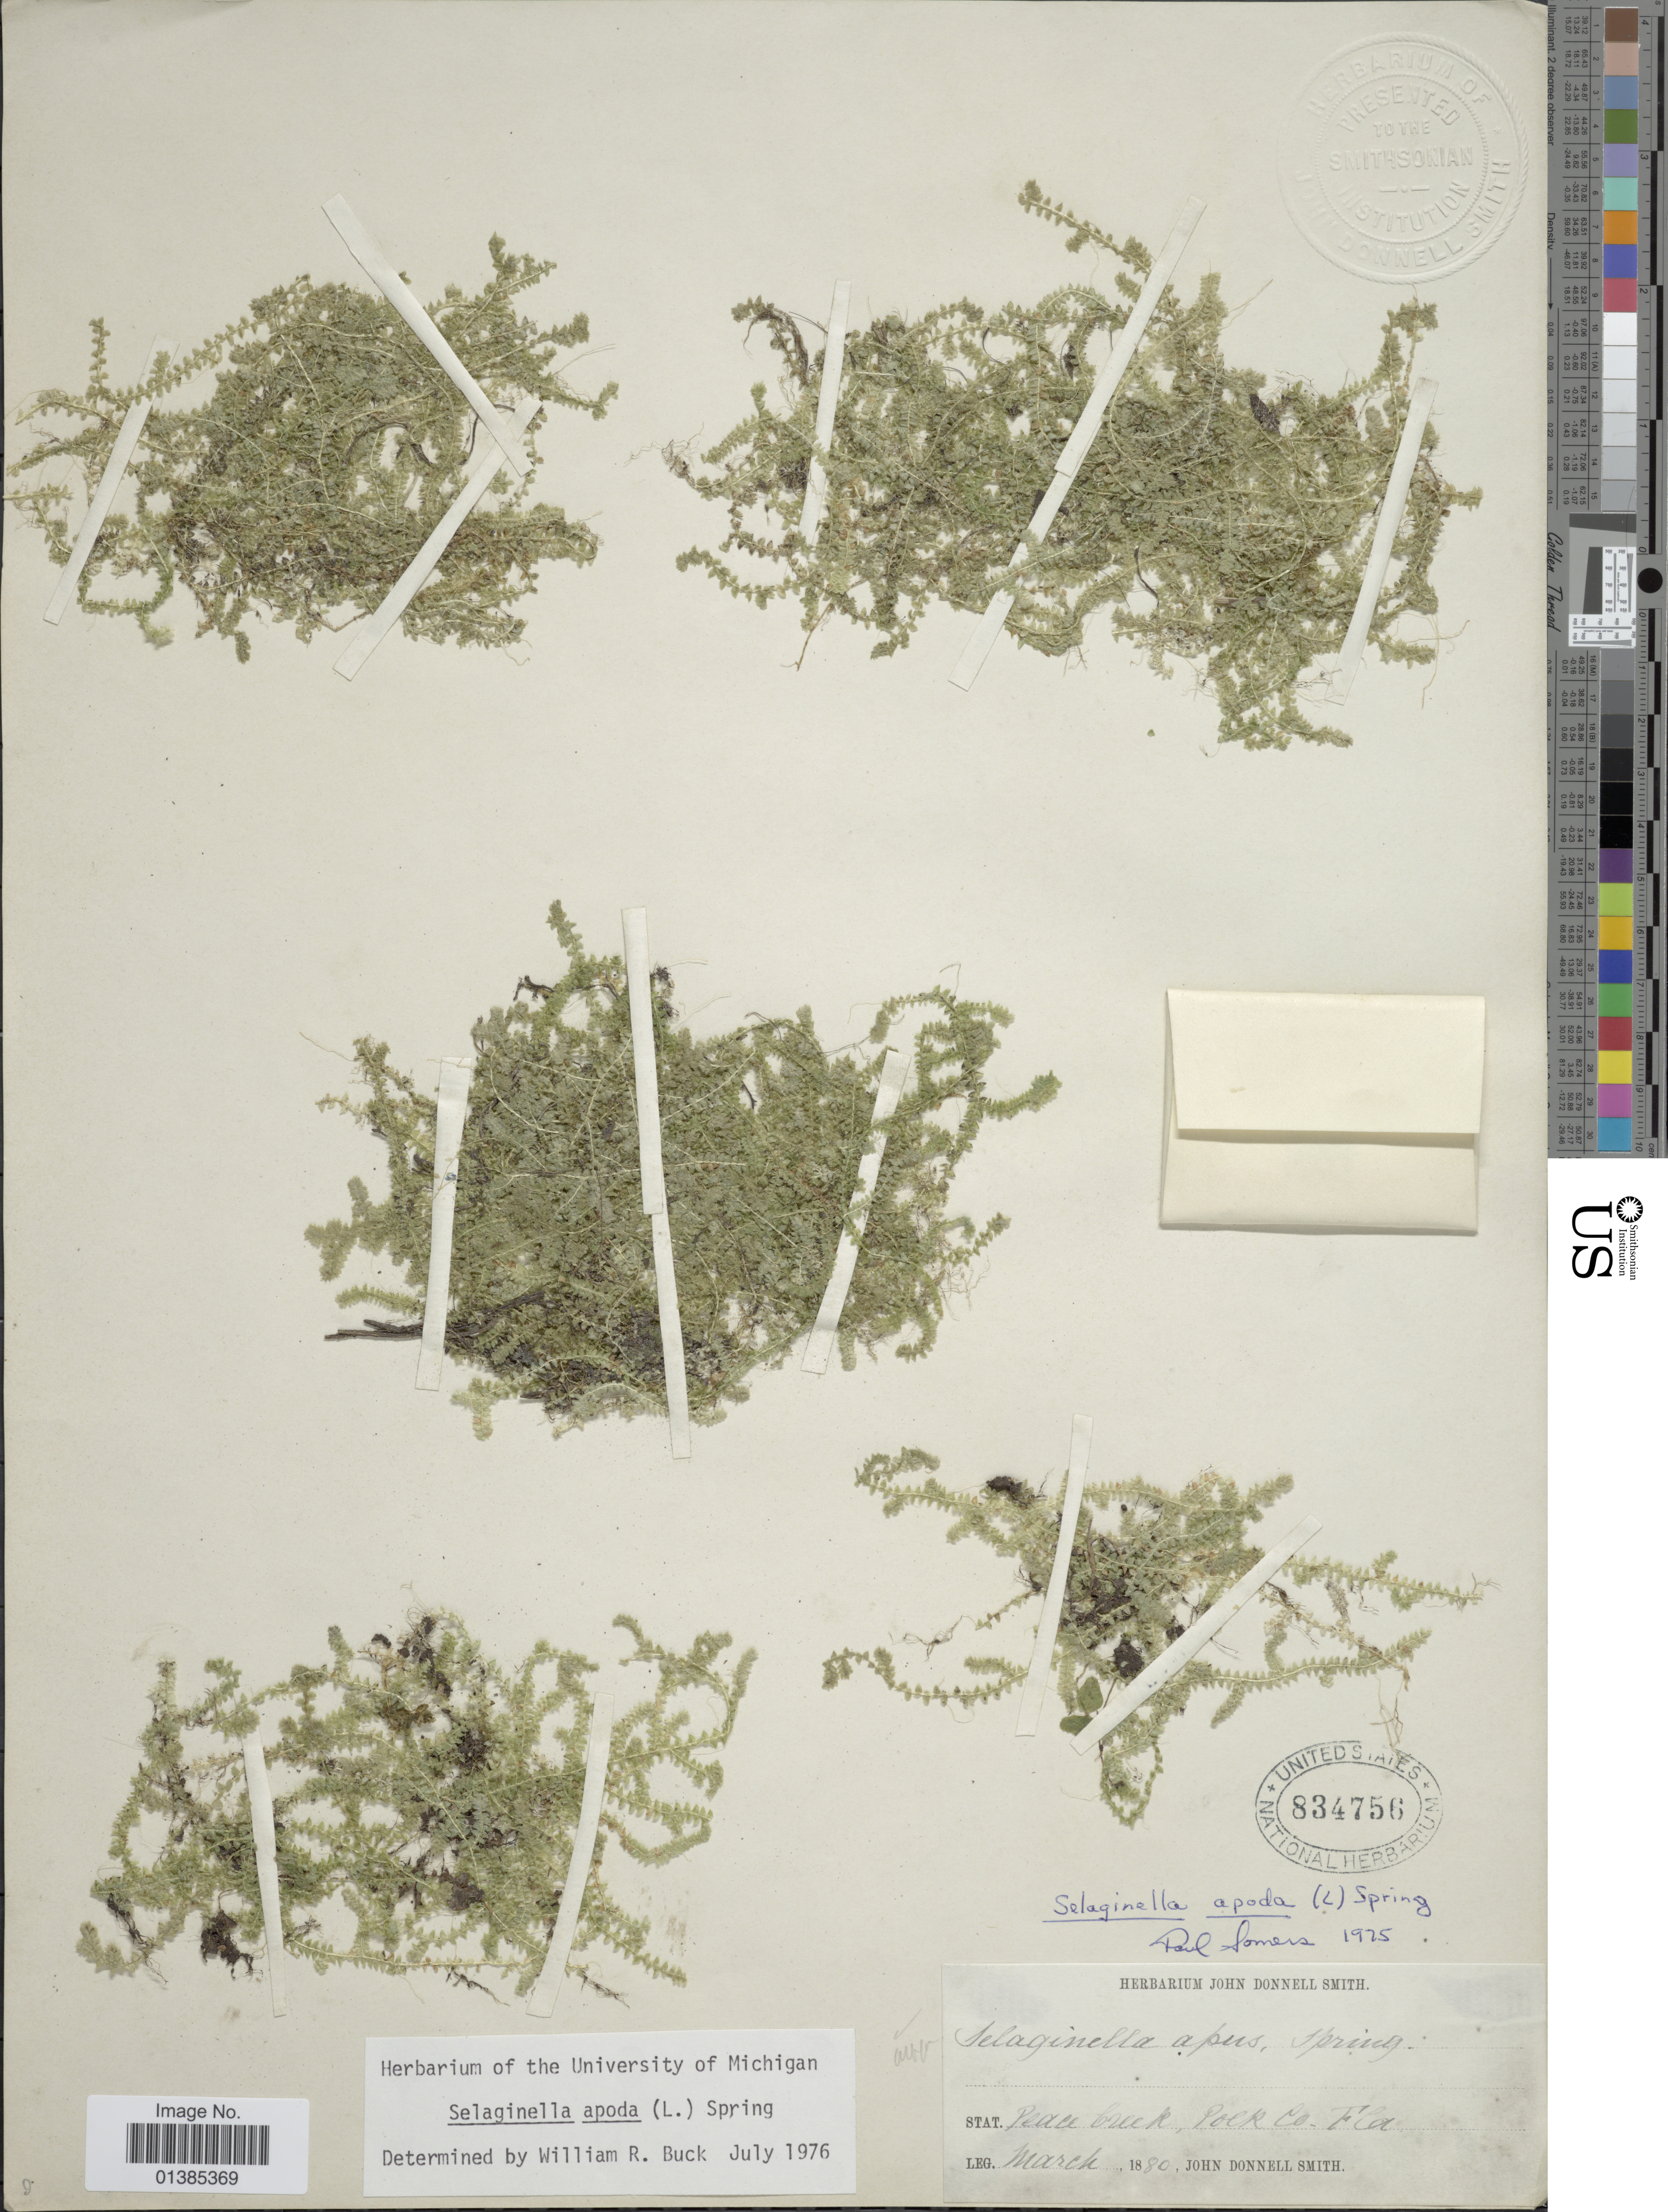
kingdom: Plantae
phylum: Tracheophyta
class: Lycopodiopsida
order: Selaginellales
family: Selaginellaceae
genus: Selaginella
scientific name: Selaginella apus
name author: Spring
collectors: J. Donnell Smith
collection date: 1880-03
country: United States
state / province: Florida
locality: Peace Creek, Polk Co.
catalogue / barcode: US 834756